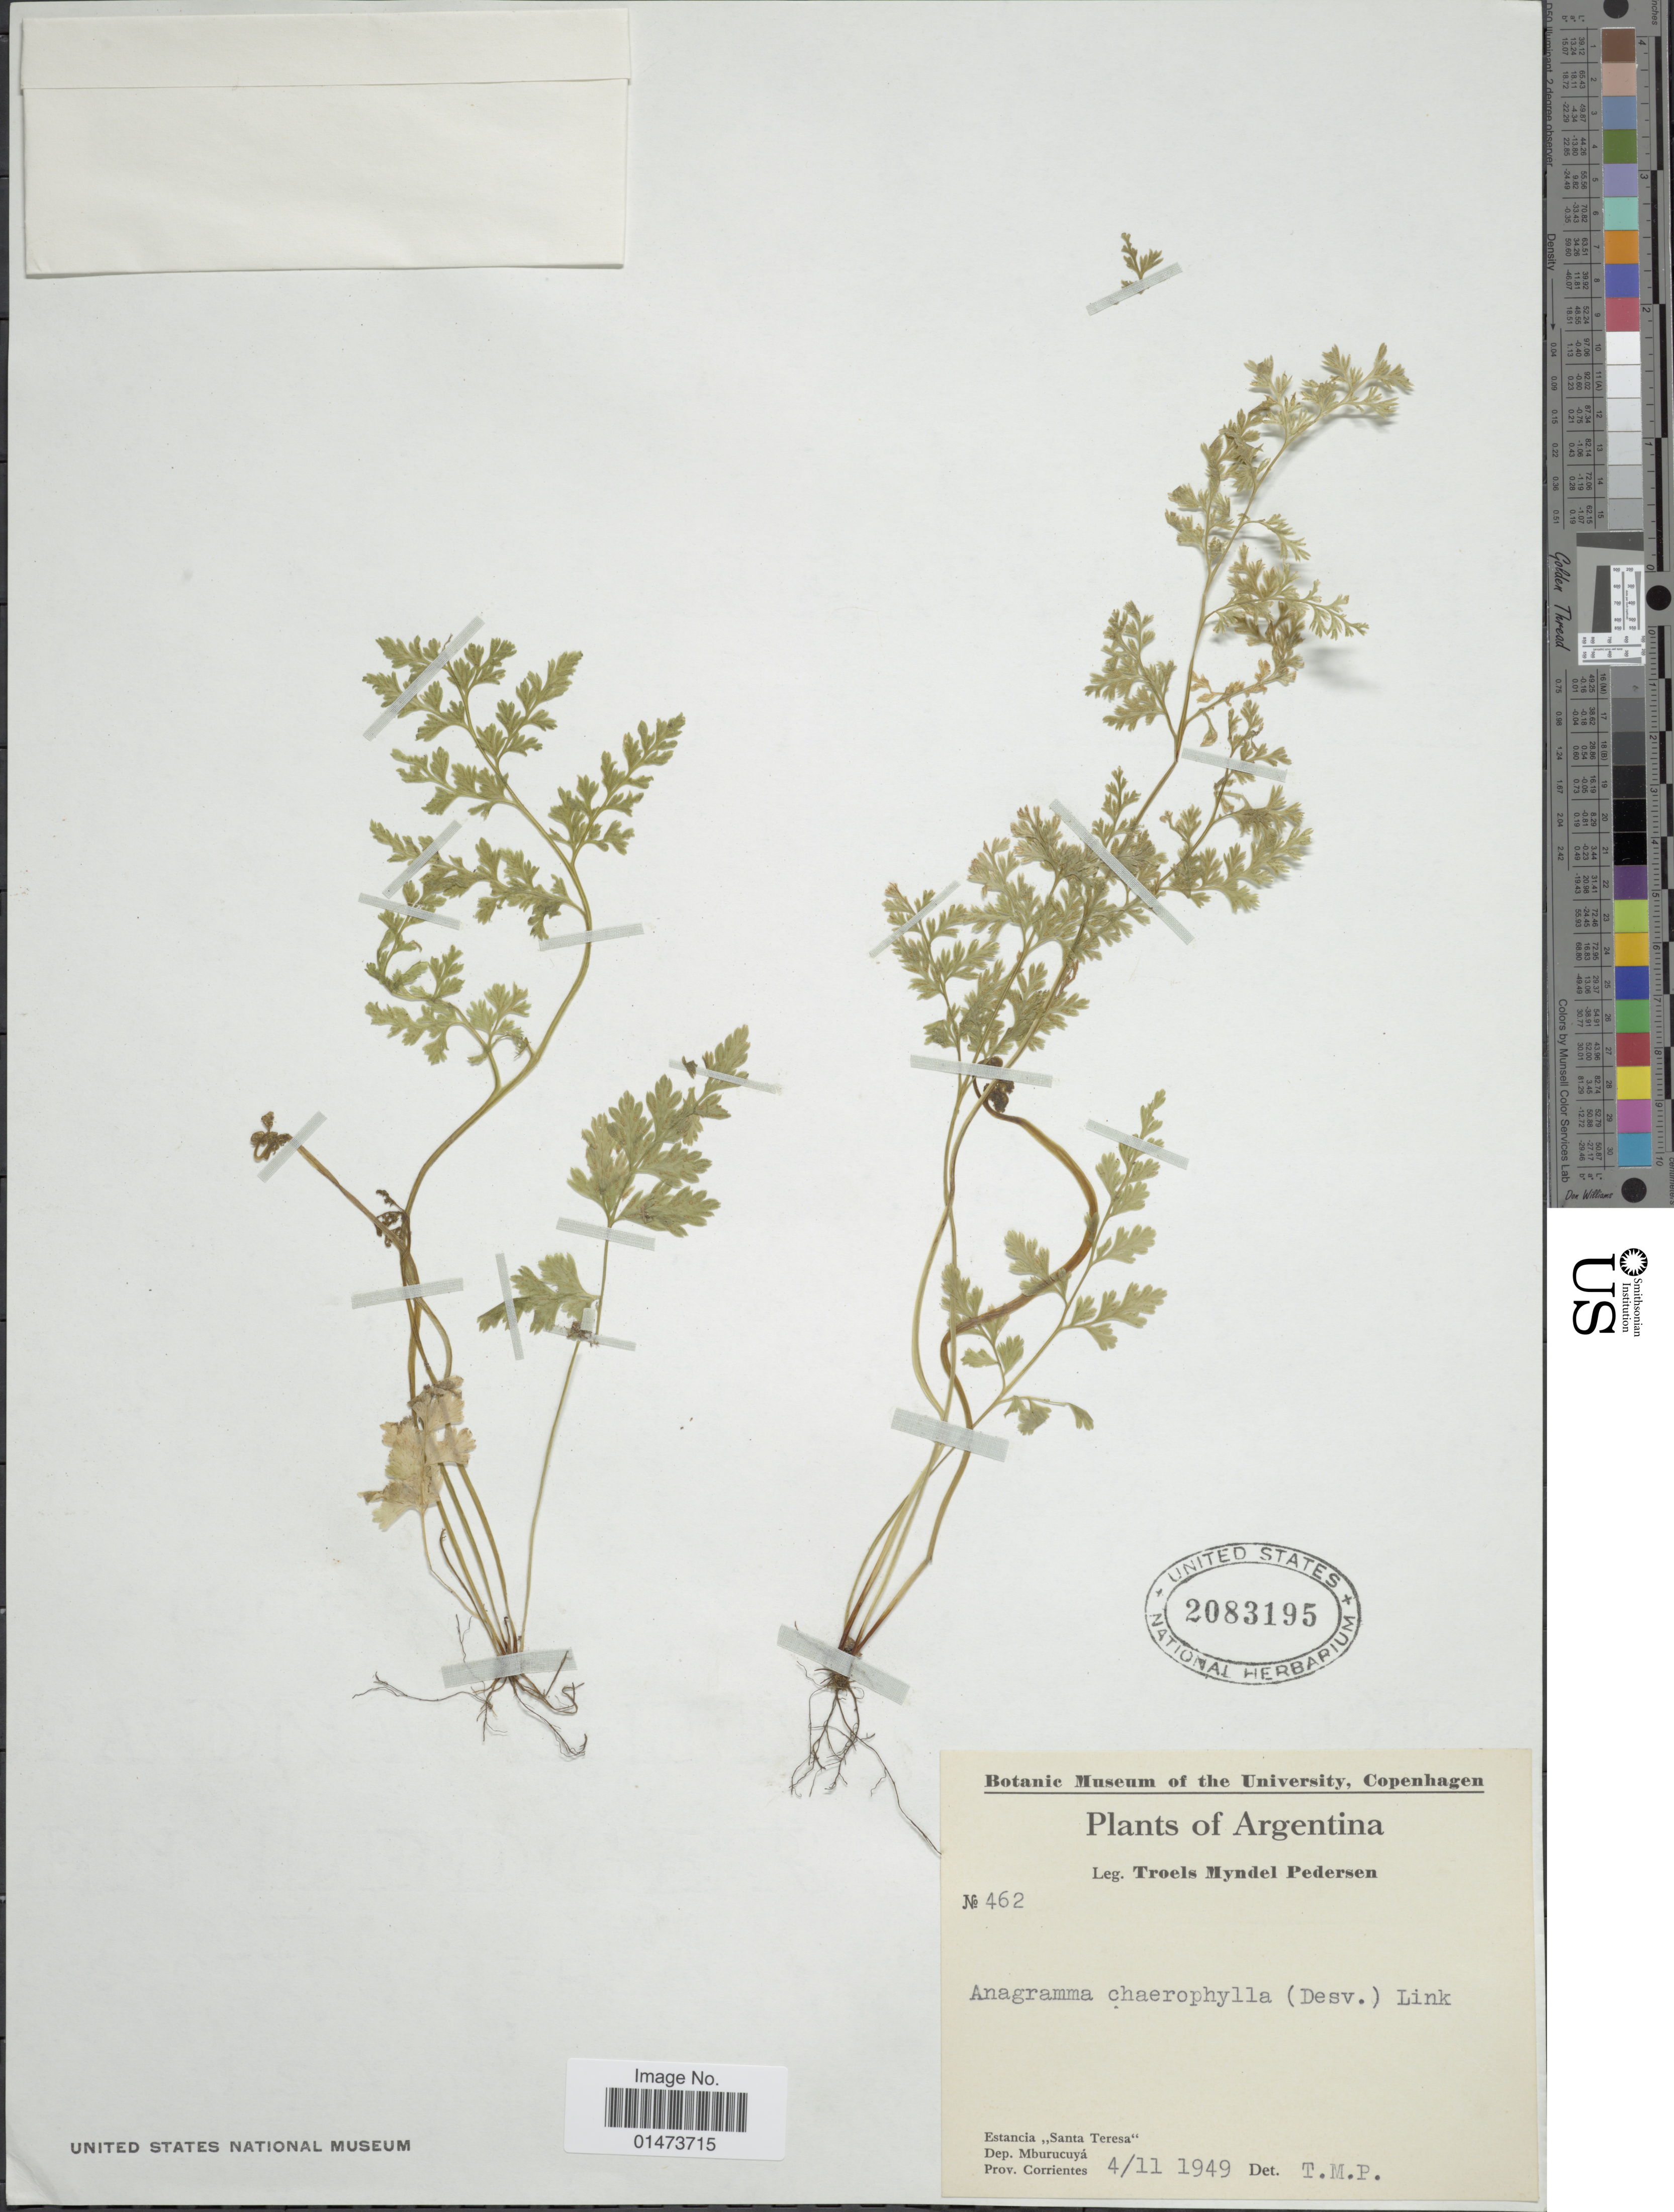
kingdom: Plantae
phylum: Tracheophyta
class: Polypodiopsida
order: Polypodiales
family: Pteridaceae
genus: Anogramma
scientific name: Anogramma chaerophylla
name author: (Desv.) Link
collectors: T. Pederson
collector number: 462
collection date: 1949-11-04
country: Argentina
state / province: Corrientes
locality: Estancia "Santa Teres", Mburucuyá.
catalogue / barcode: US 2083195